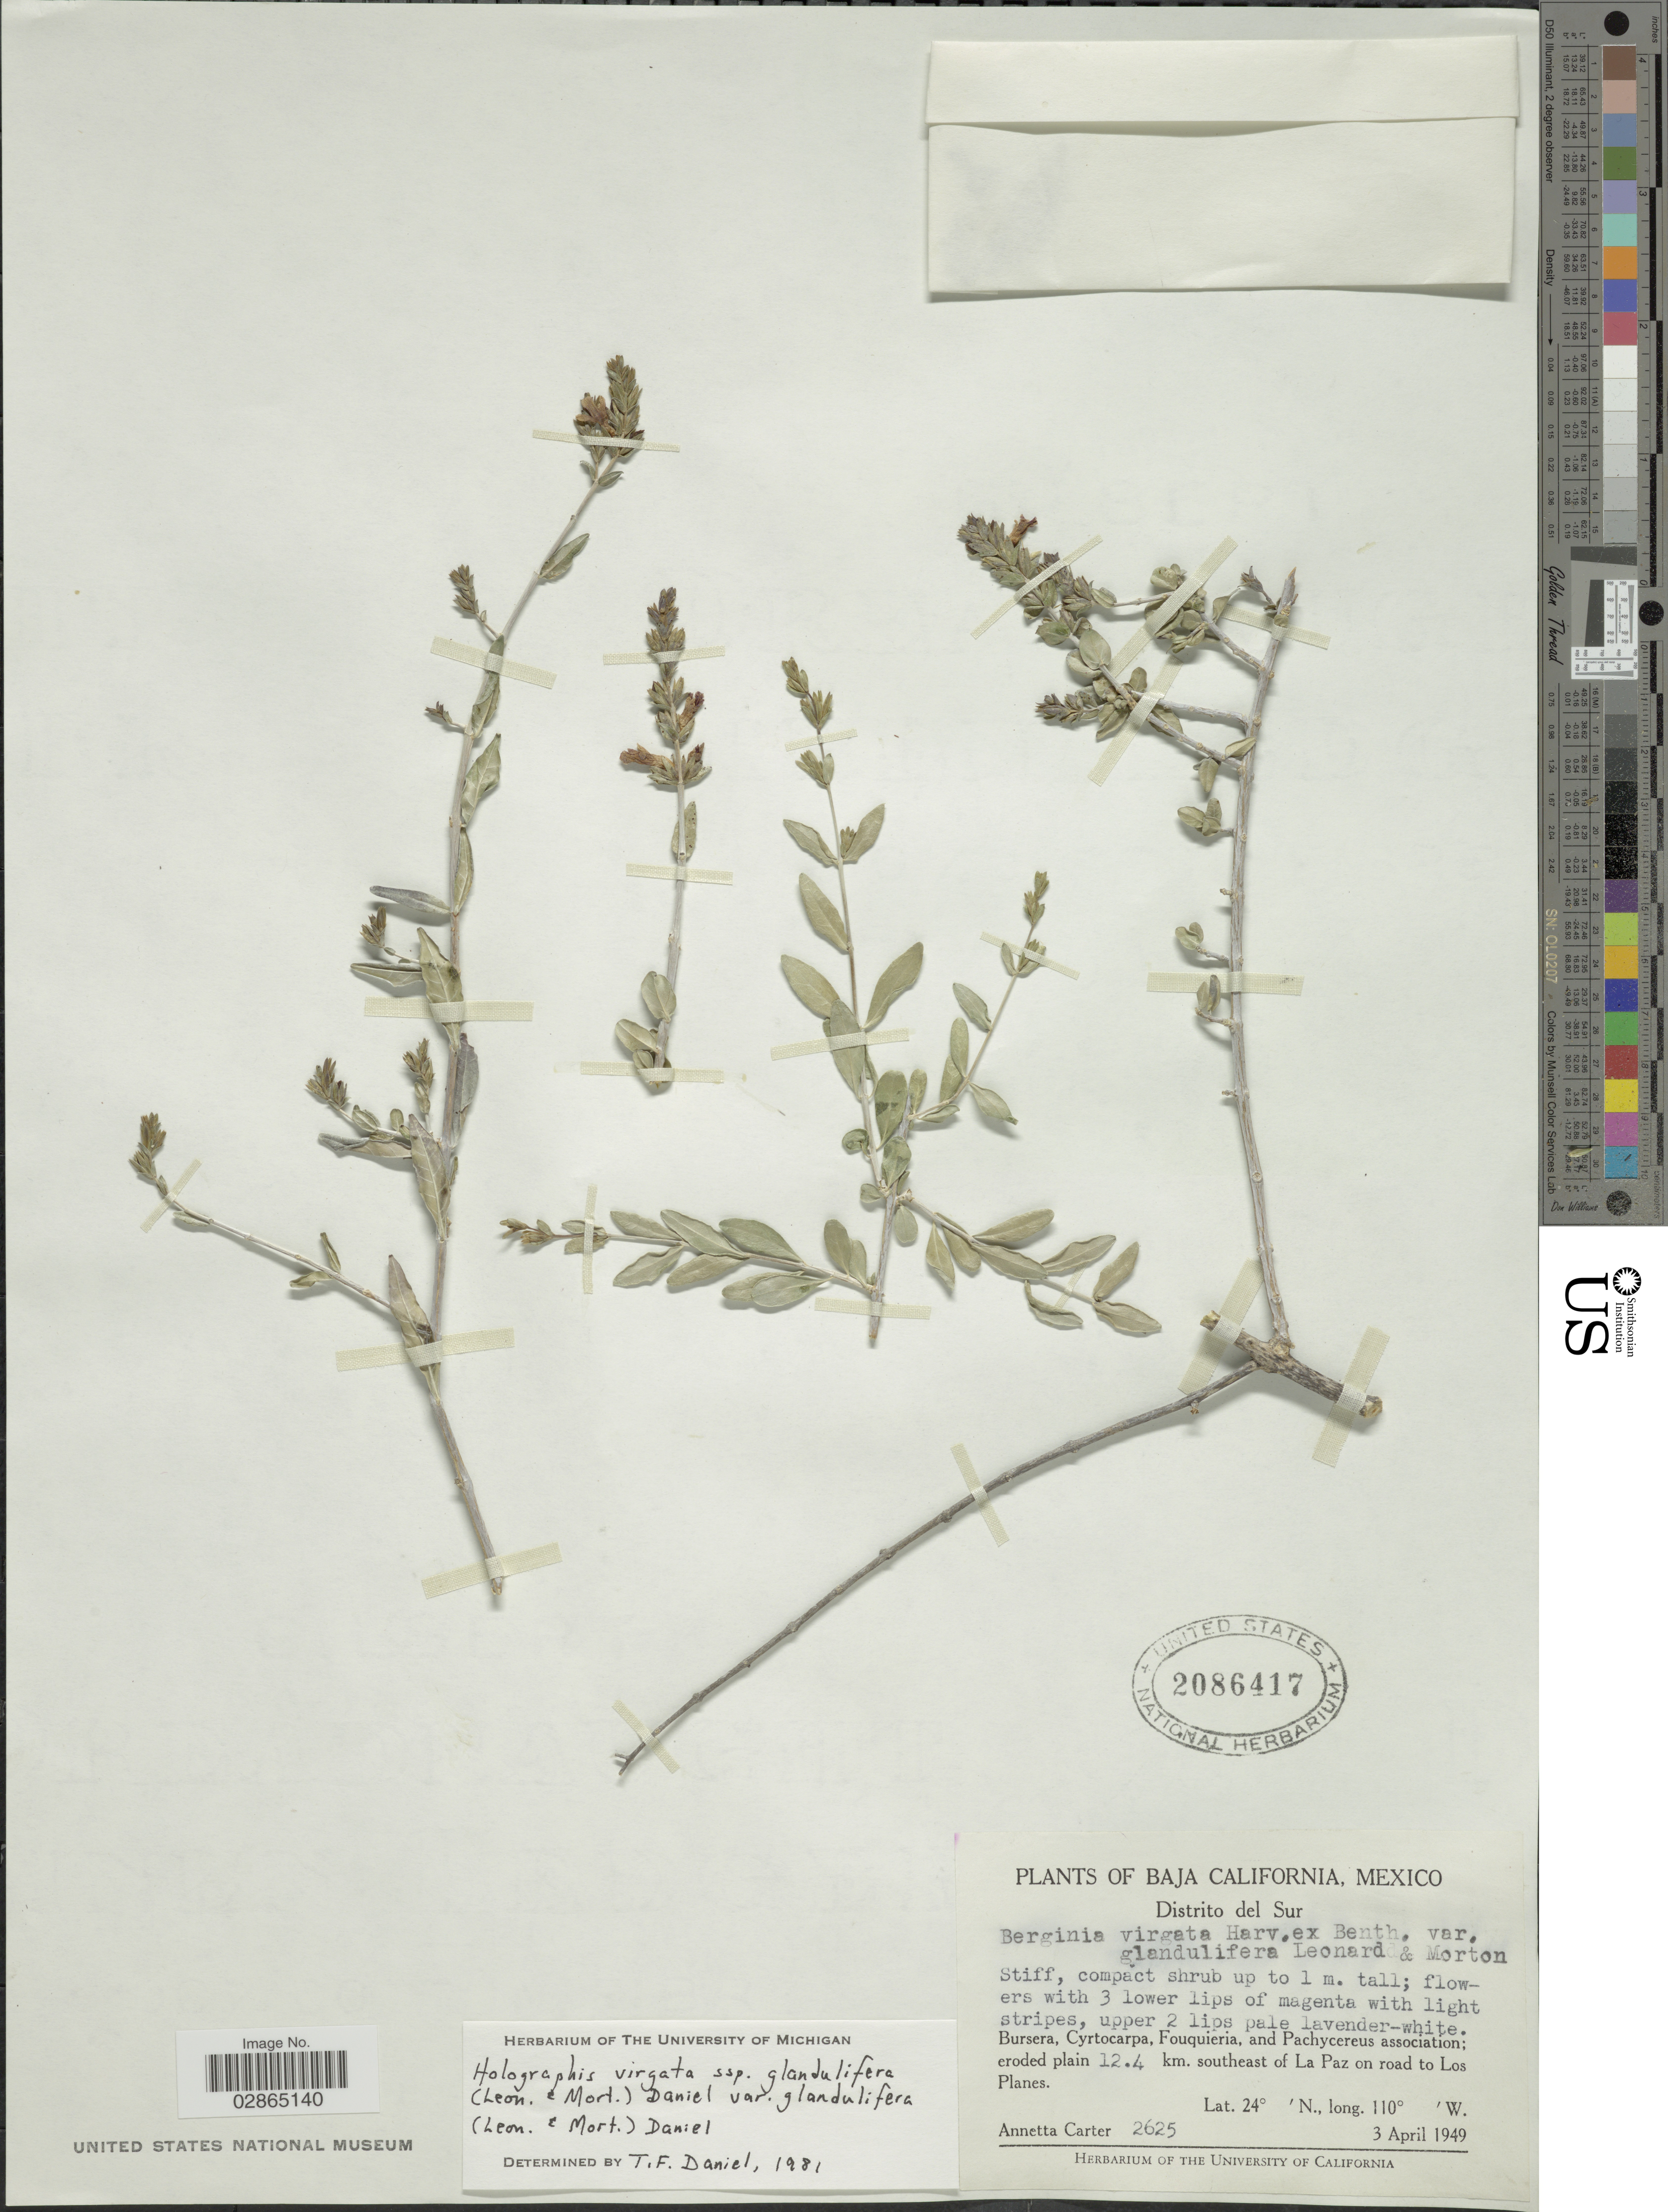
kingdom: Plantae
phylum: Tracheophyta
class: Magnoliopsida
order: Lamiales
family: Acanthaceae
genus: Holographis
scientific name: Holographis virgata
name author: (Harv. ex Benth.) T.F. Daniel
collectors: A. Carter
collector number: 2625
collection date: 1949-04-03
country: Mexico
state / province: Baja California Sur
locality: Baja California, Distrito del Sur, eroded plain 12.4 km. southeast of La Paz on road to Los Planes.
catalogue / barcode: US 2086417